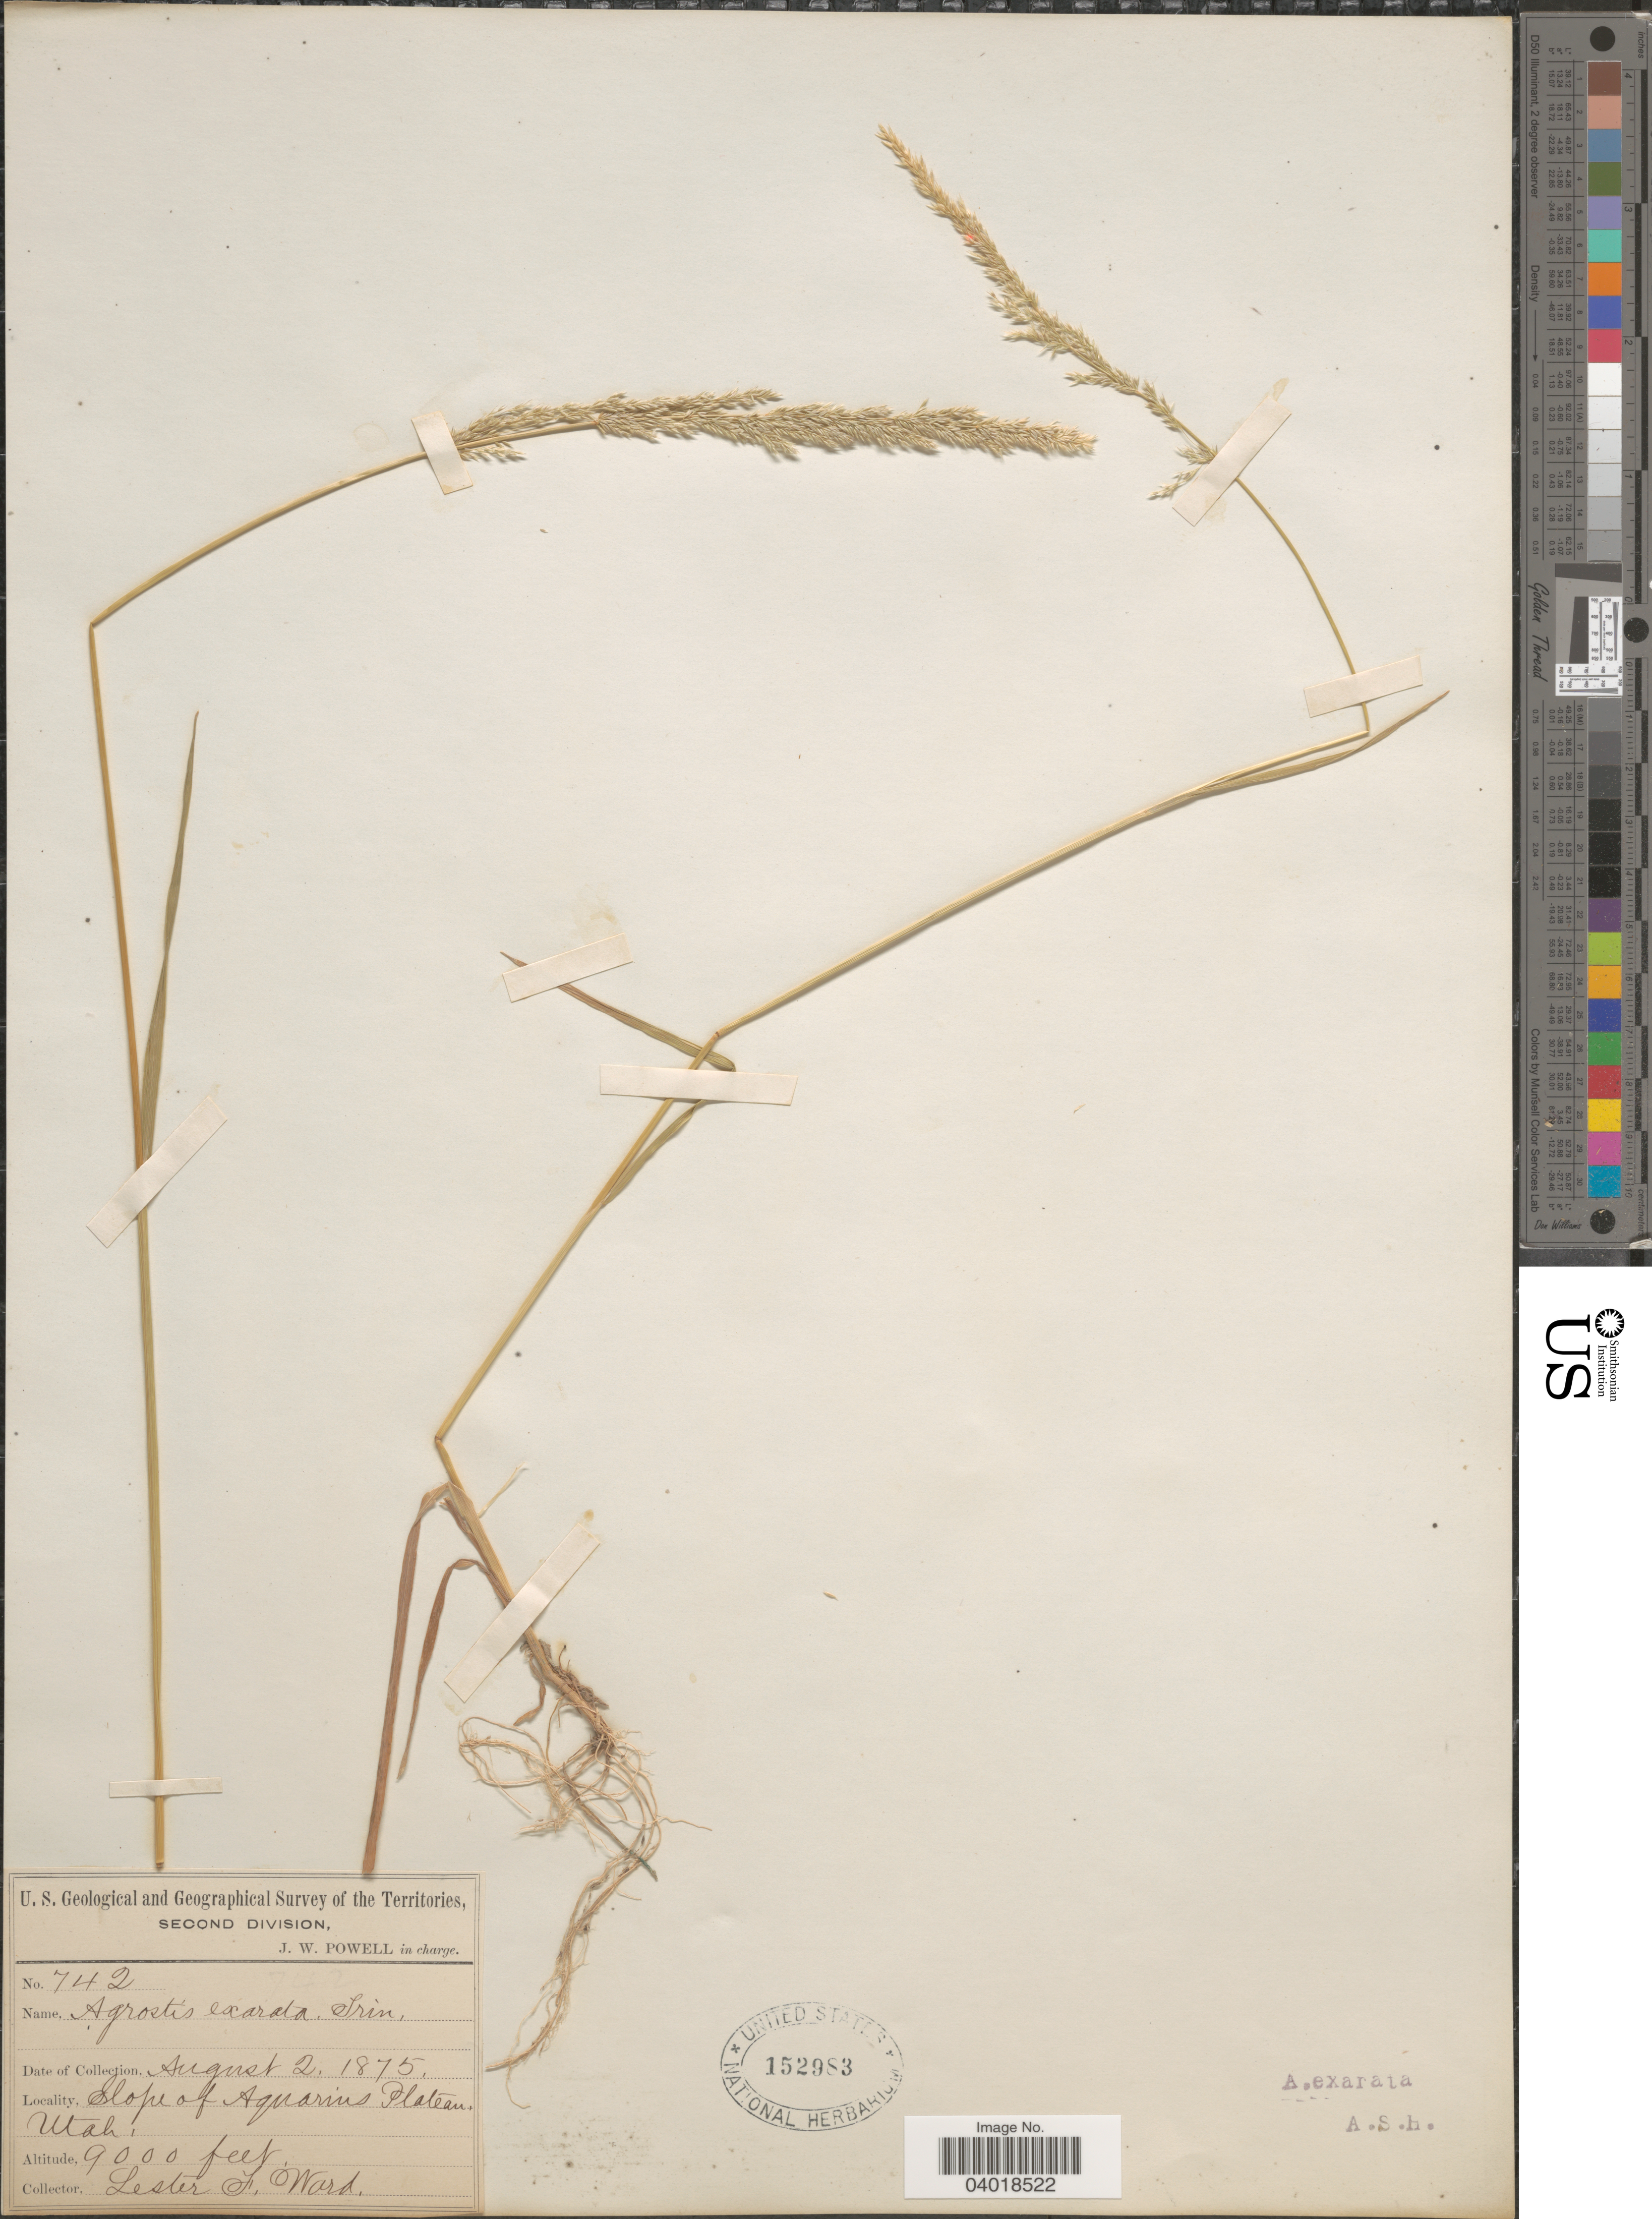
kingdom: Plantae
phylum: Tracheophyta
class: Liliopsida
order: Poales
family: Poaceae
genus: Agrostis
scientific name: Agrostis exarata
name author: Trin.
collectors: L. F. Ward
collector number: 742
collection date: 1875-08-02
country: United States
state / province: Utah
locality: Slope of Aquarius Plateau.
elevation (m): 2743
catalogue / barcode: US 152983